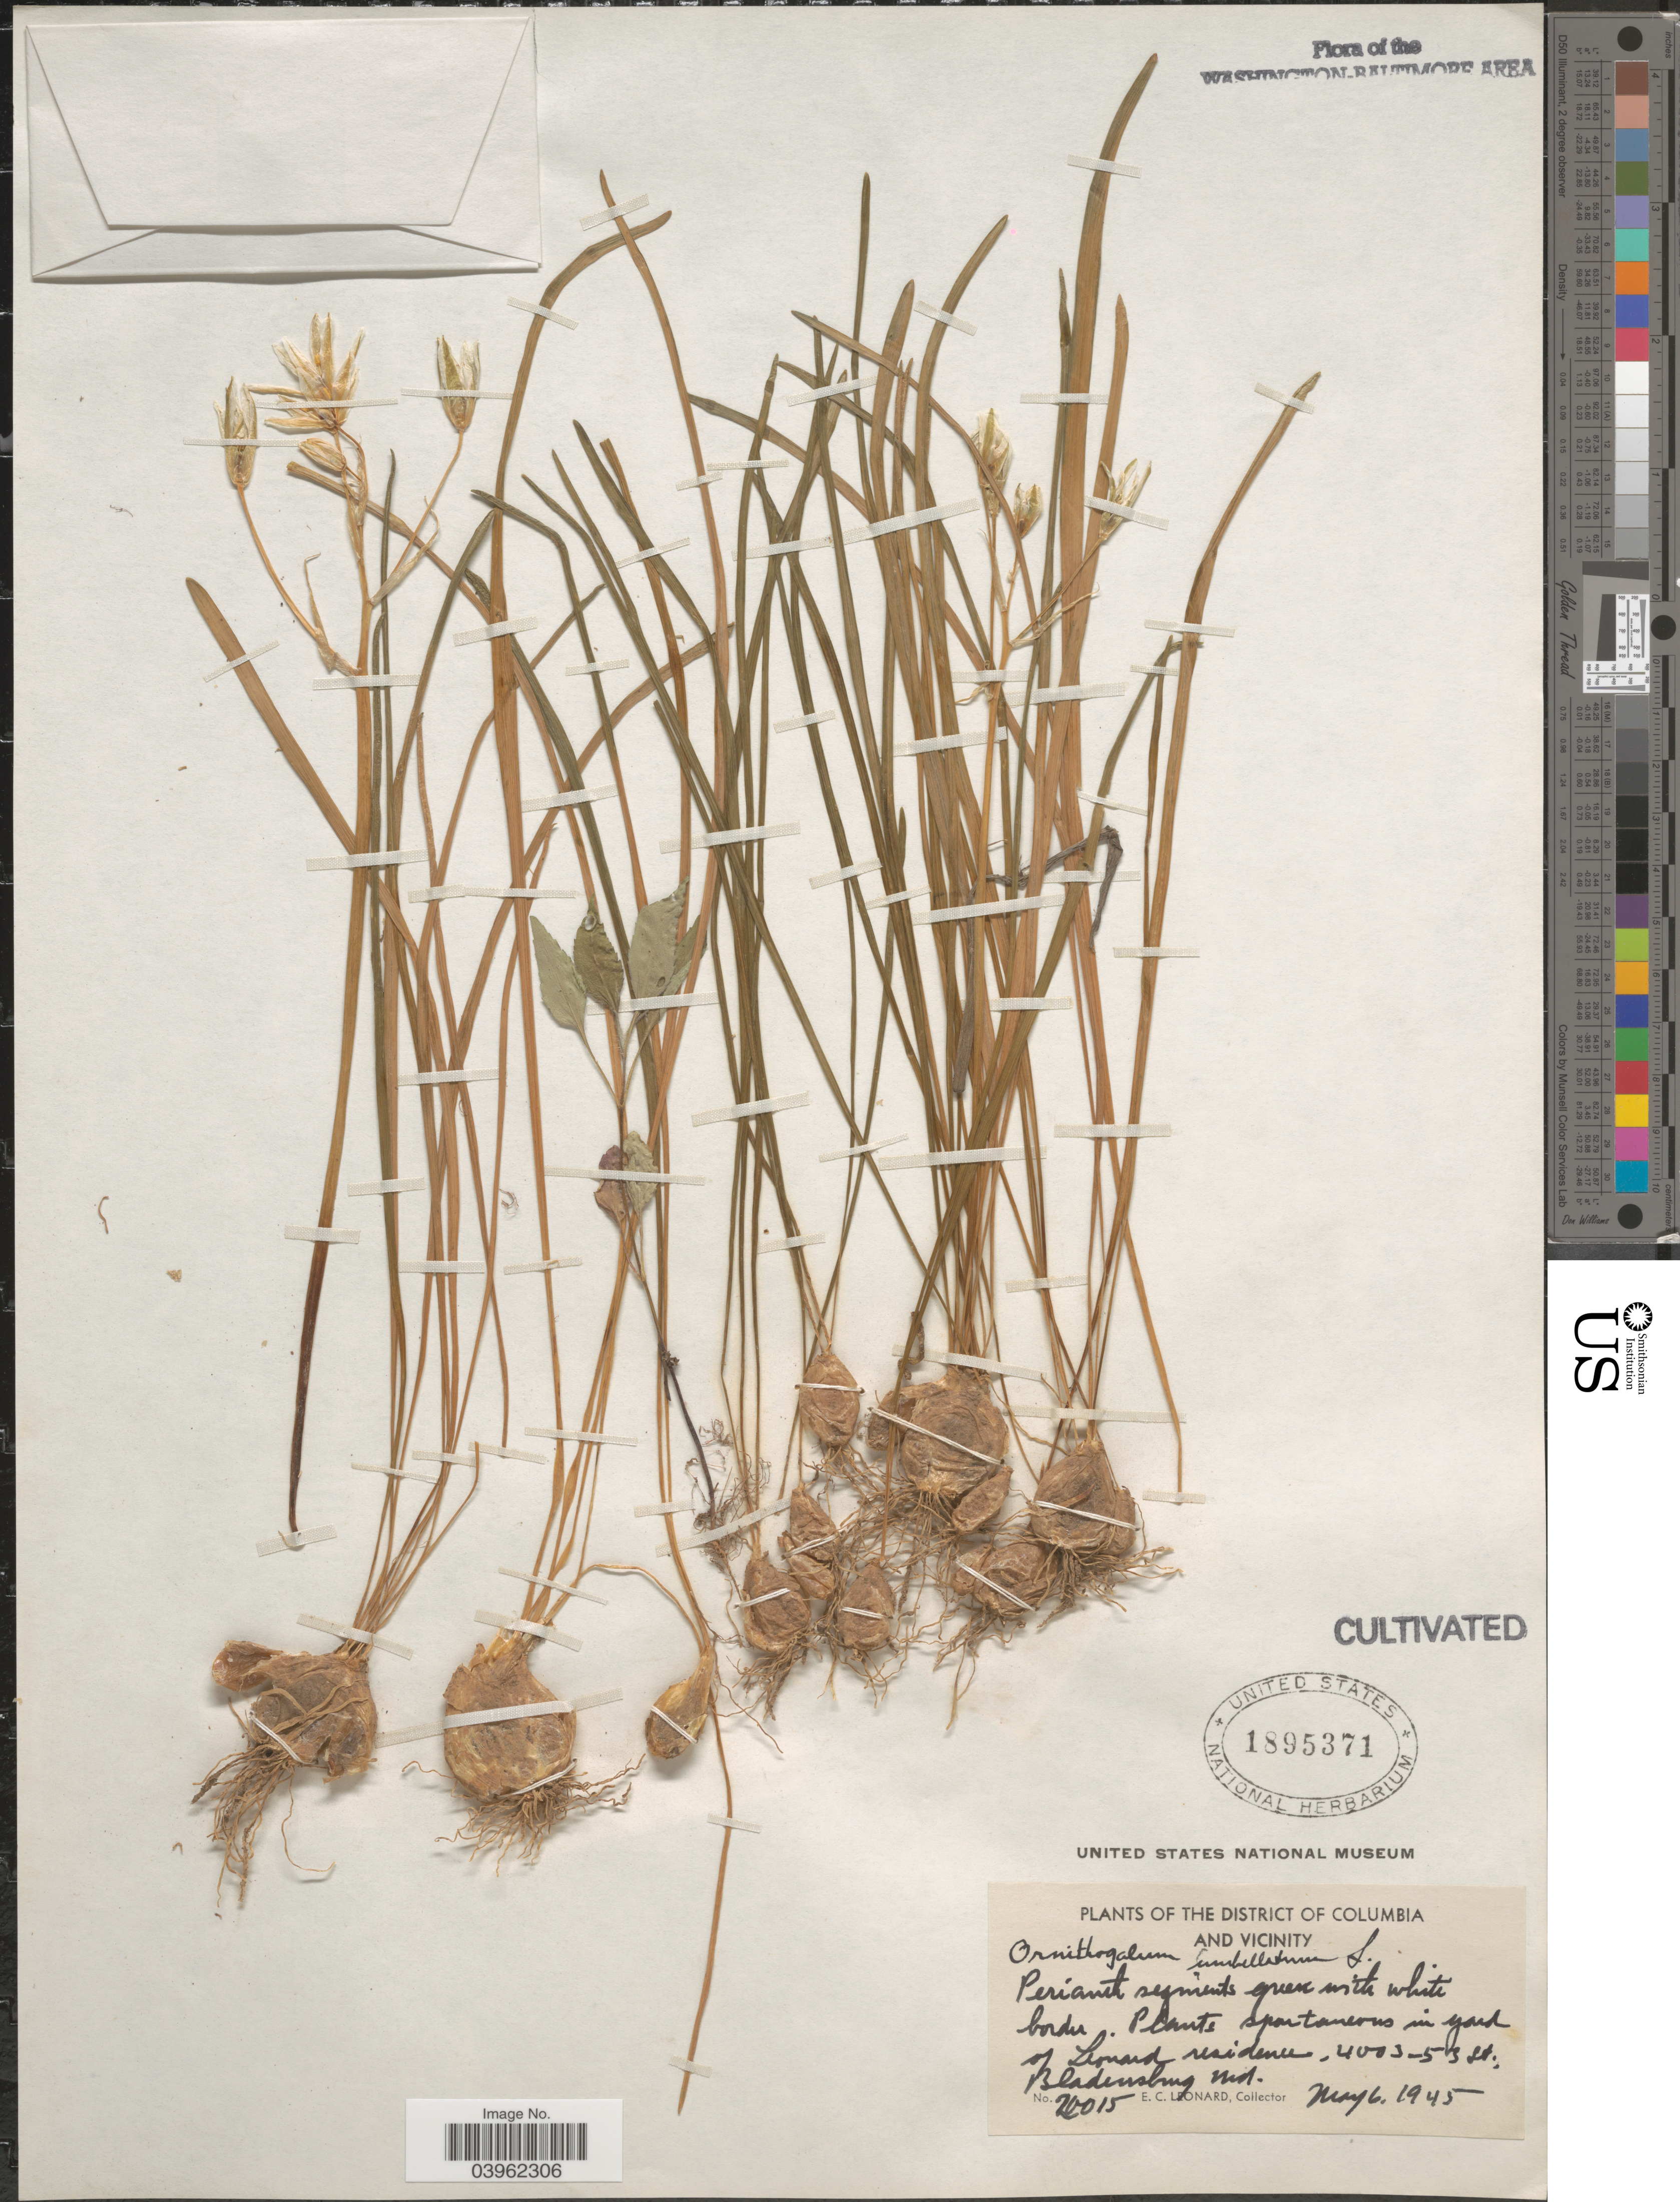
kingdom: Plantae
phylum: Tracheophyta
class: Liliopsida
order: Asparagales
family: Asparagaceae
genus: Ornithogalum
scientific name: Ornithogalum umbellatum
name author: L.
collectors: E. C. Leonard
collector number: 20015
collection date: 1945-05-06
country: United States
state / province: Maryland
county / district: Prince George's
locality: And Vicinity. Plants spontaneous in yard of Leonard residence. Bladensburg.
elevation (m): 1220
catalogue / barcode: US 1895371